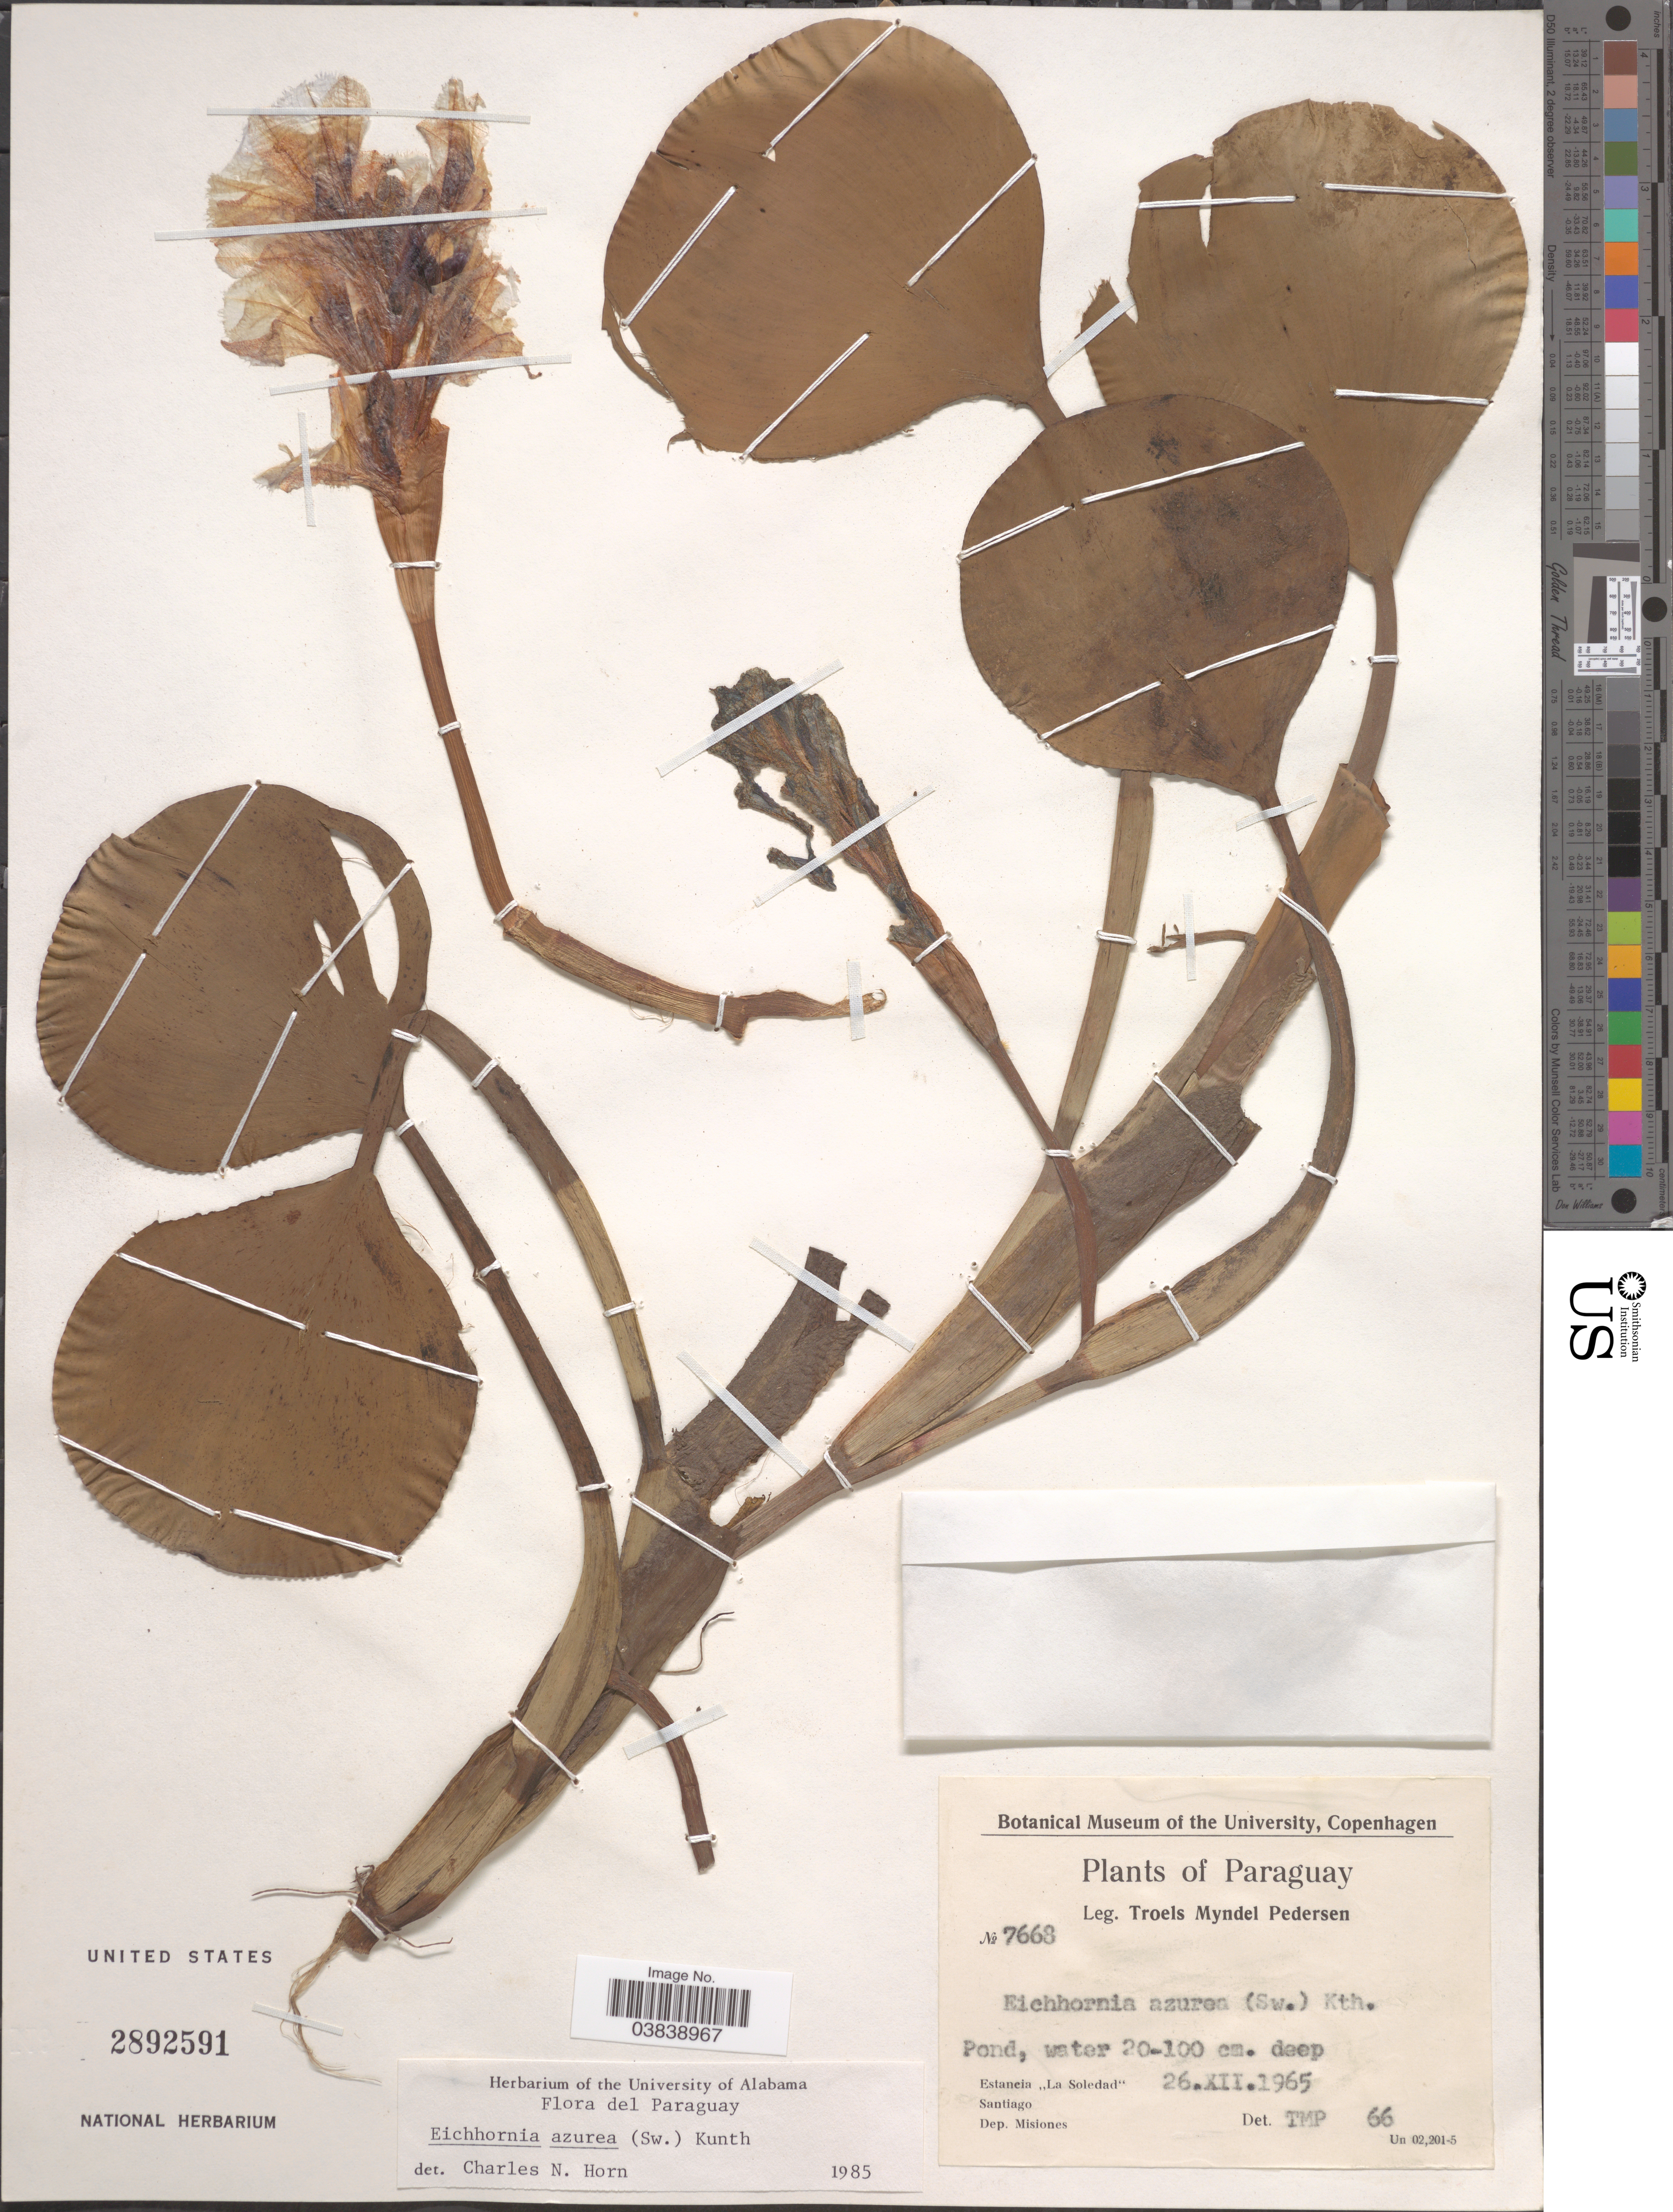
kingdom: Plantae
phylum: Tracheophyta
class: Liliopsida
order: Commelinales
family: Pontederiaceae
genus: Eichhornia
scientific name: Eichhornia azurea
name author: (Sw.) Kunth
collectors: T. Pederson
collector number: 7668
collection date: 1965-12-26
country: Paraguay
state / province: Misiones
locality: Estancia ,,La Soledad'. Santiago. Dep. Misiones.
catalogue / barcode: US 2892591